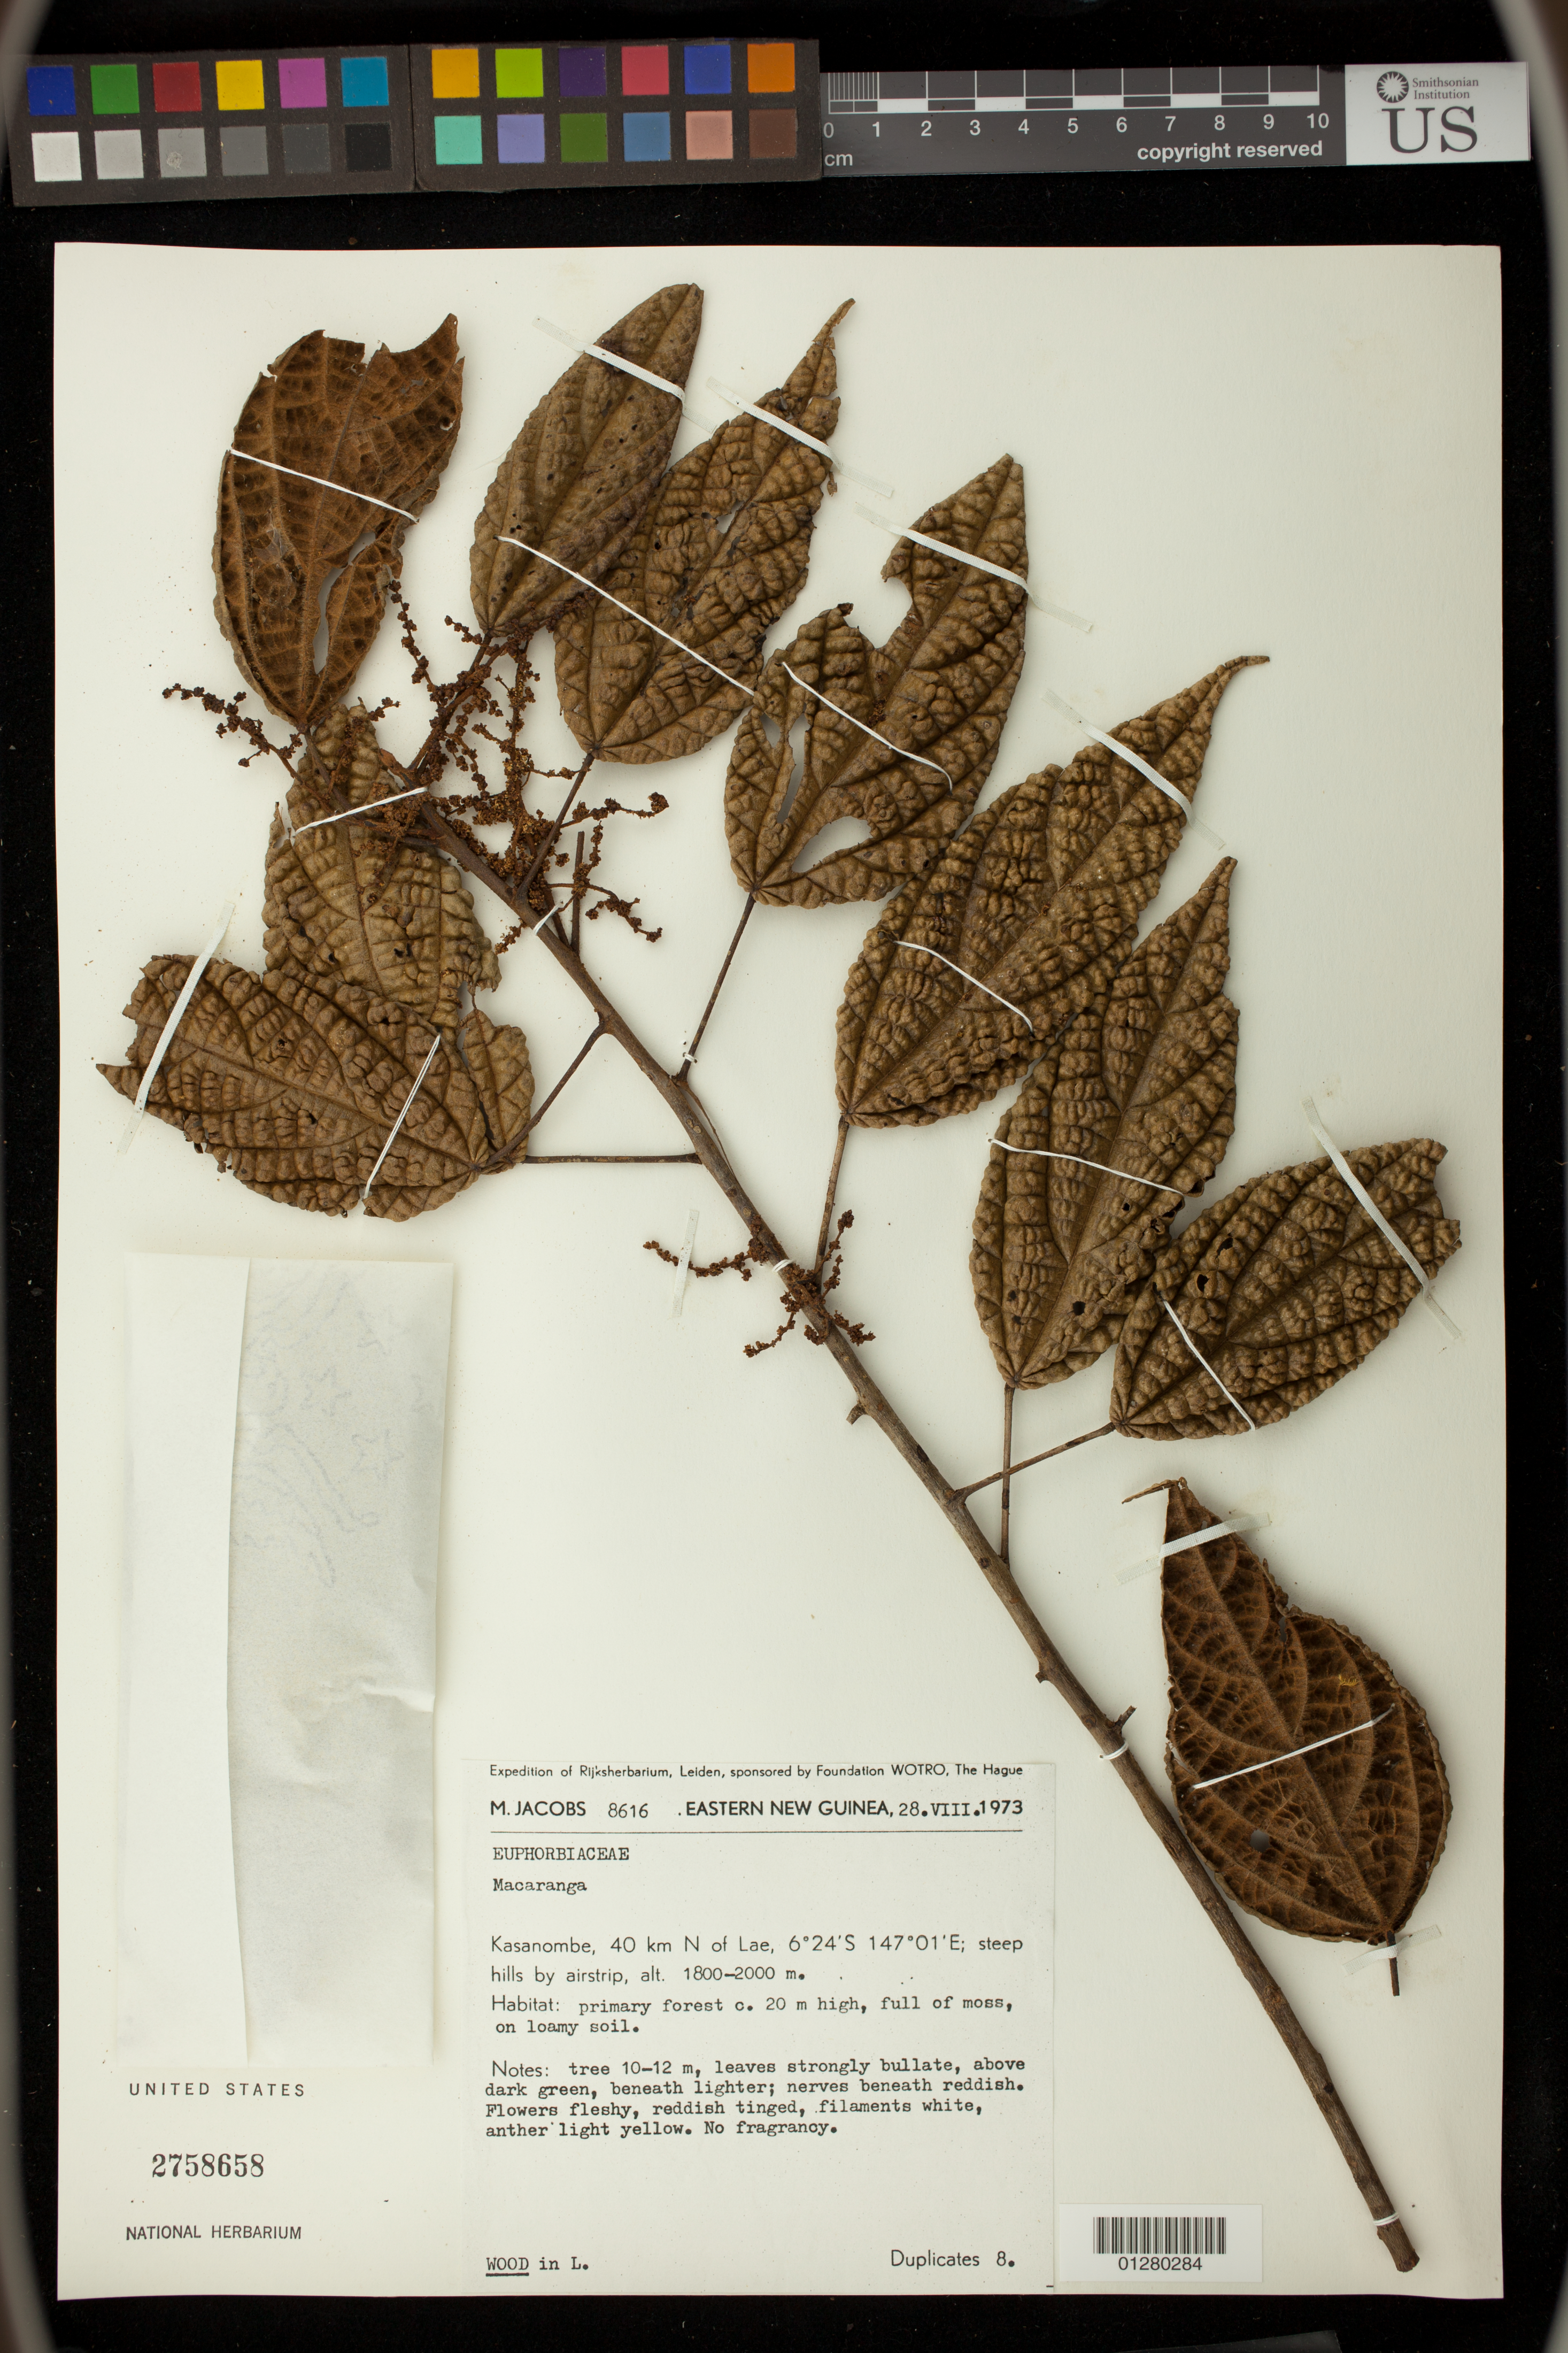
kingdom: Plantae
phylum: Tracheophyta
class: Magnoliopsida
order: Malpighiales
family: Euphorbiaceae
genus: Macaranga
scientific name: Macaranga sp.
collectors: M. Jacobs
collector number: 8616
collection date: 1973-08-28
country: Papua New Guinea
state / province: Morobe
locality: Kasanombe, 40 km N of Lae; steep hills by airstrip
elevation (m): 1800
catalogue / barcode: US 2758658